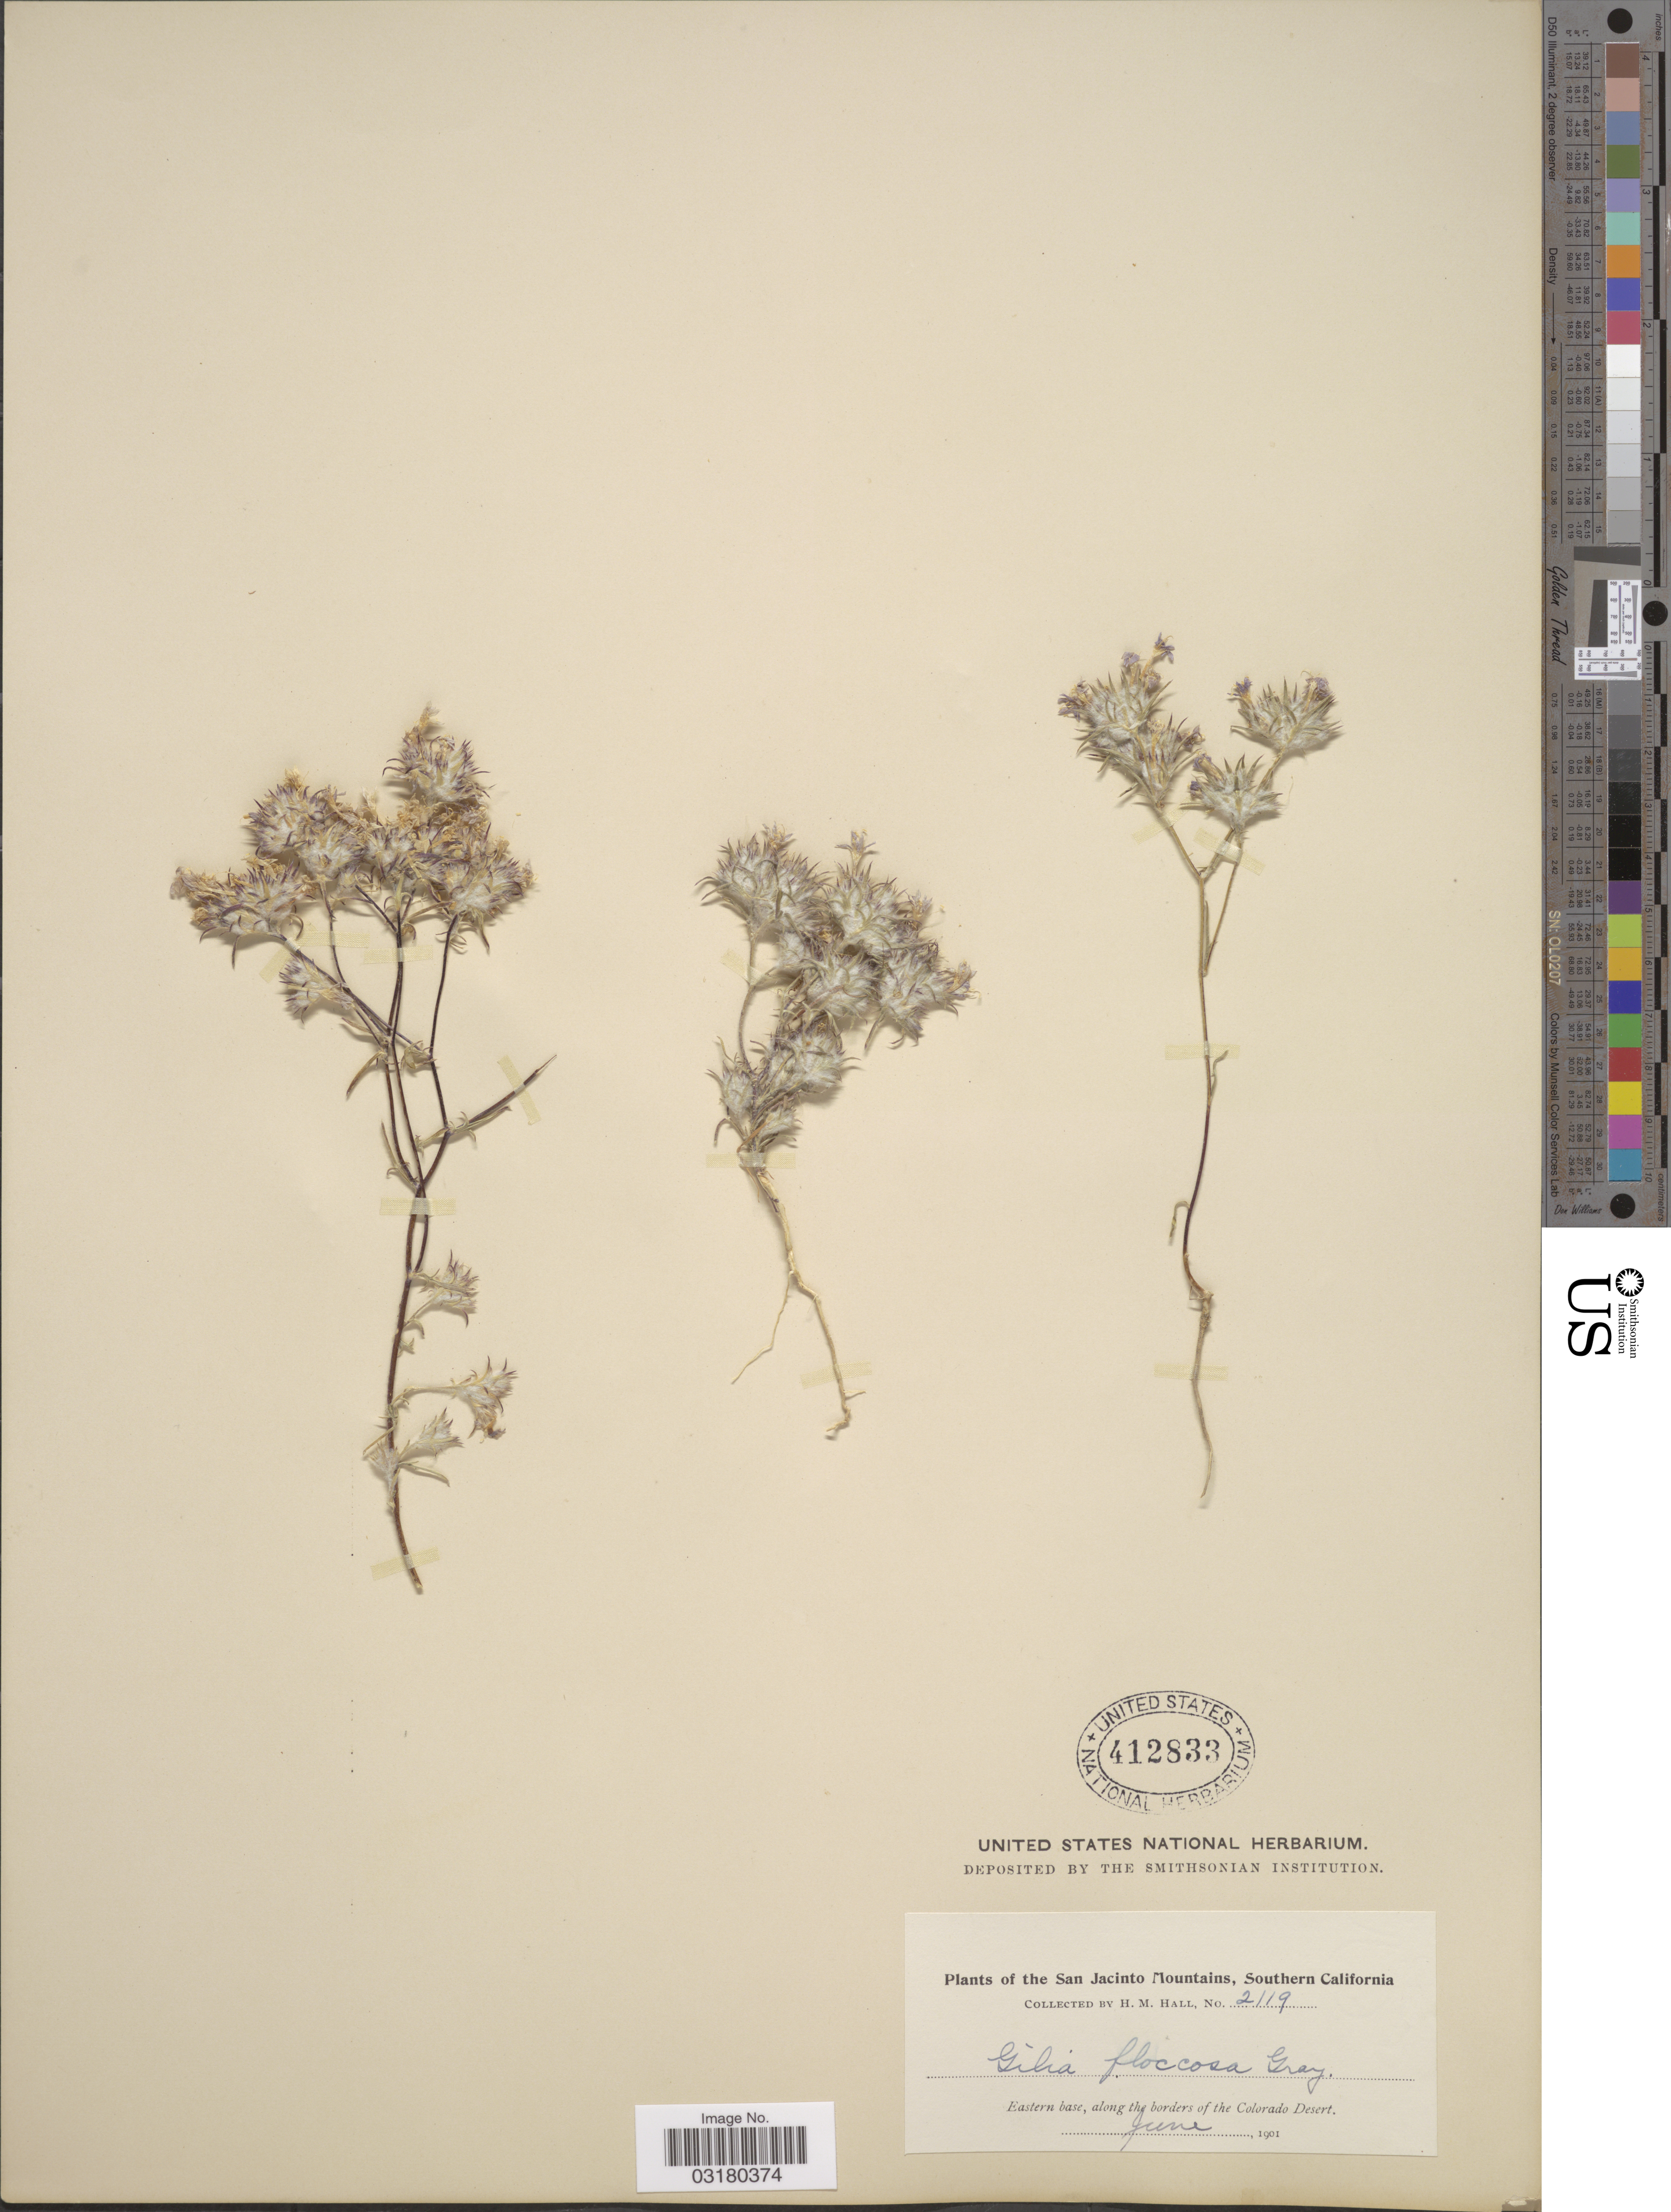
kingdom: Plantae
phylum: Tracheophyta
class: Magnoliopsida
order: Ericales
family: Polemoniaceae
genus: Eriastrum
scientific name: Eriastrum eremicum subsp. eremicum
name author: (Jeps.) H. Mason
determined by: De Groot, Sarah J.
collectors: H. M. Hall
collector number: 2119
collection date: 1901-06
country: United States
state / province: California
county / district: Riverside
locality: The San Jacinto Mountains, Southern California. Eastern base, along the border of the Colorado Desert.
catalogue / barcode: US 412833